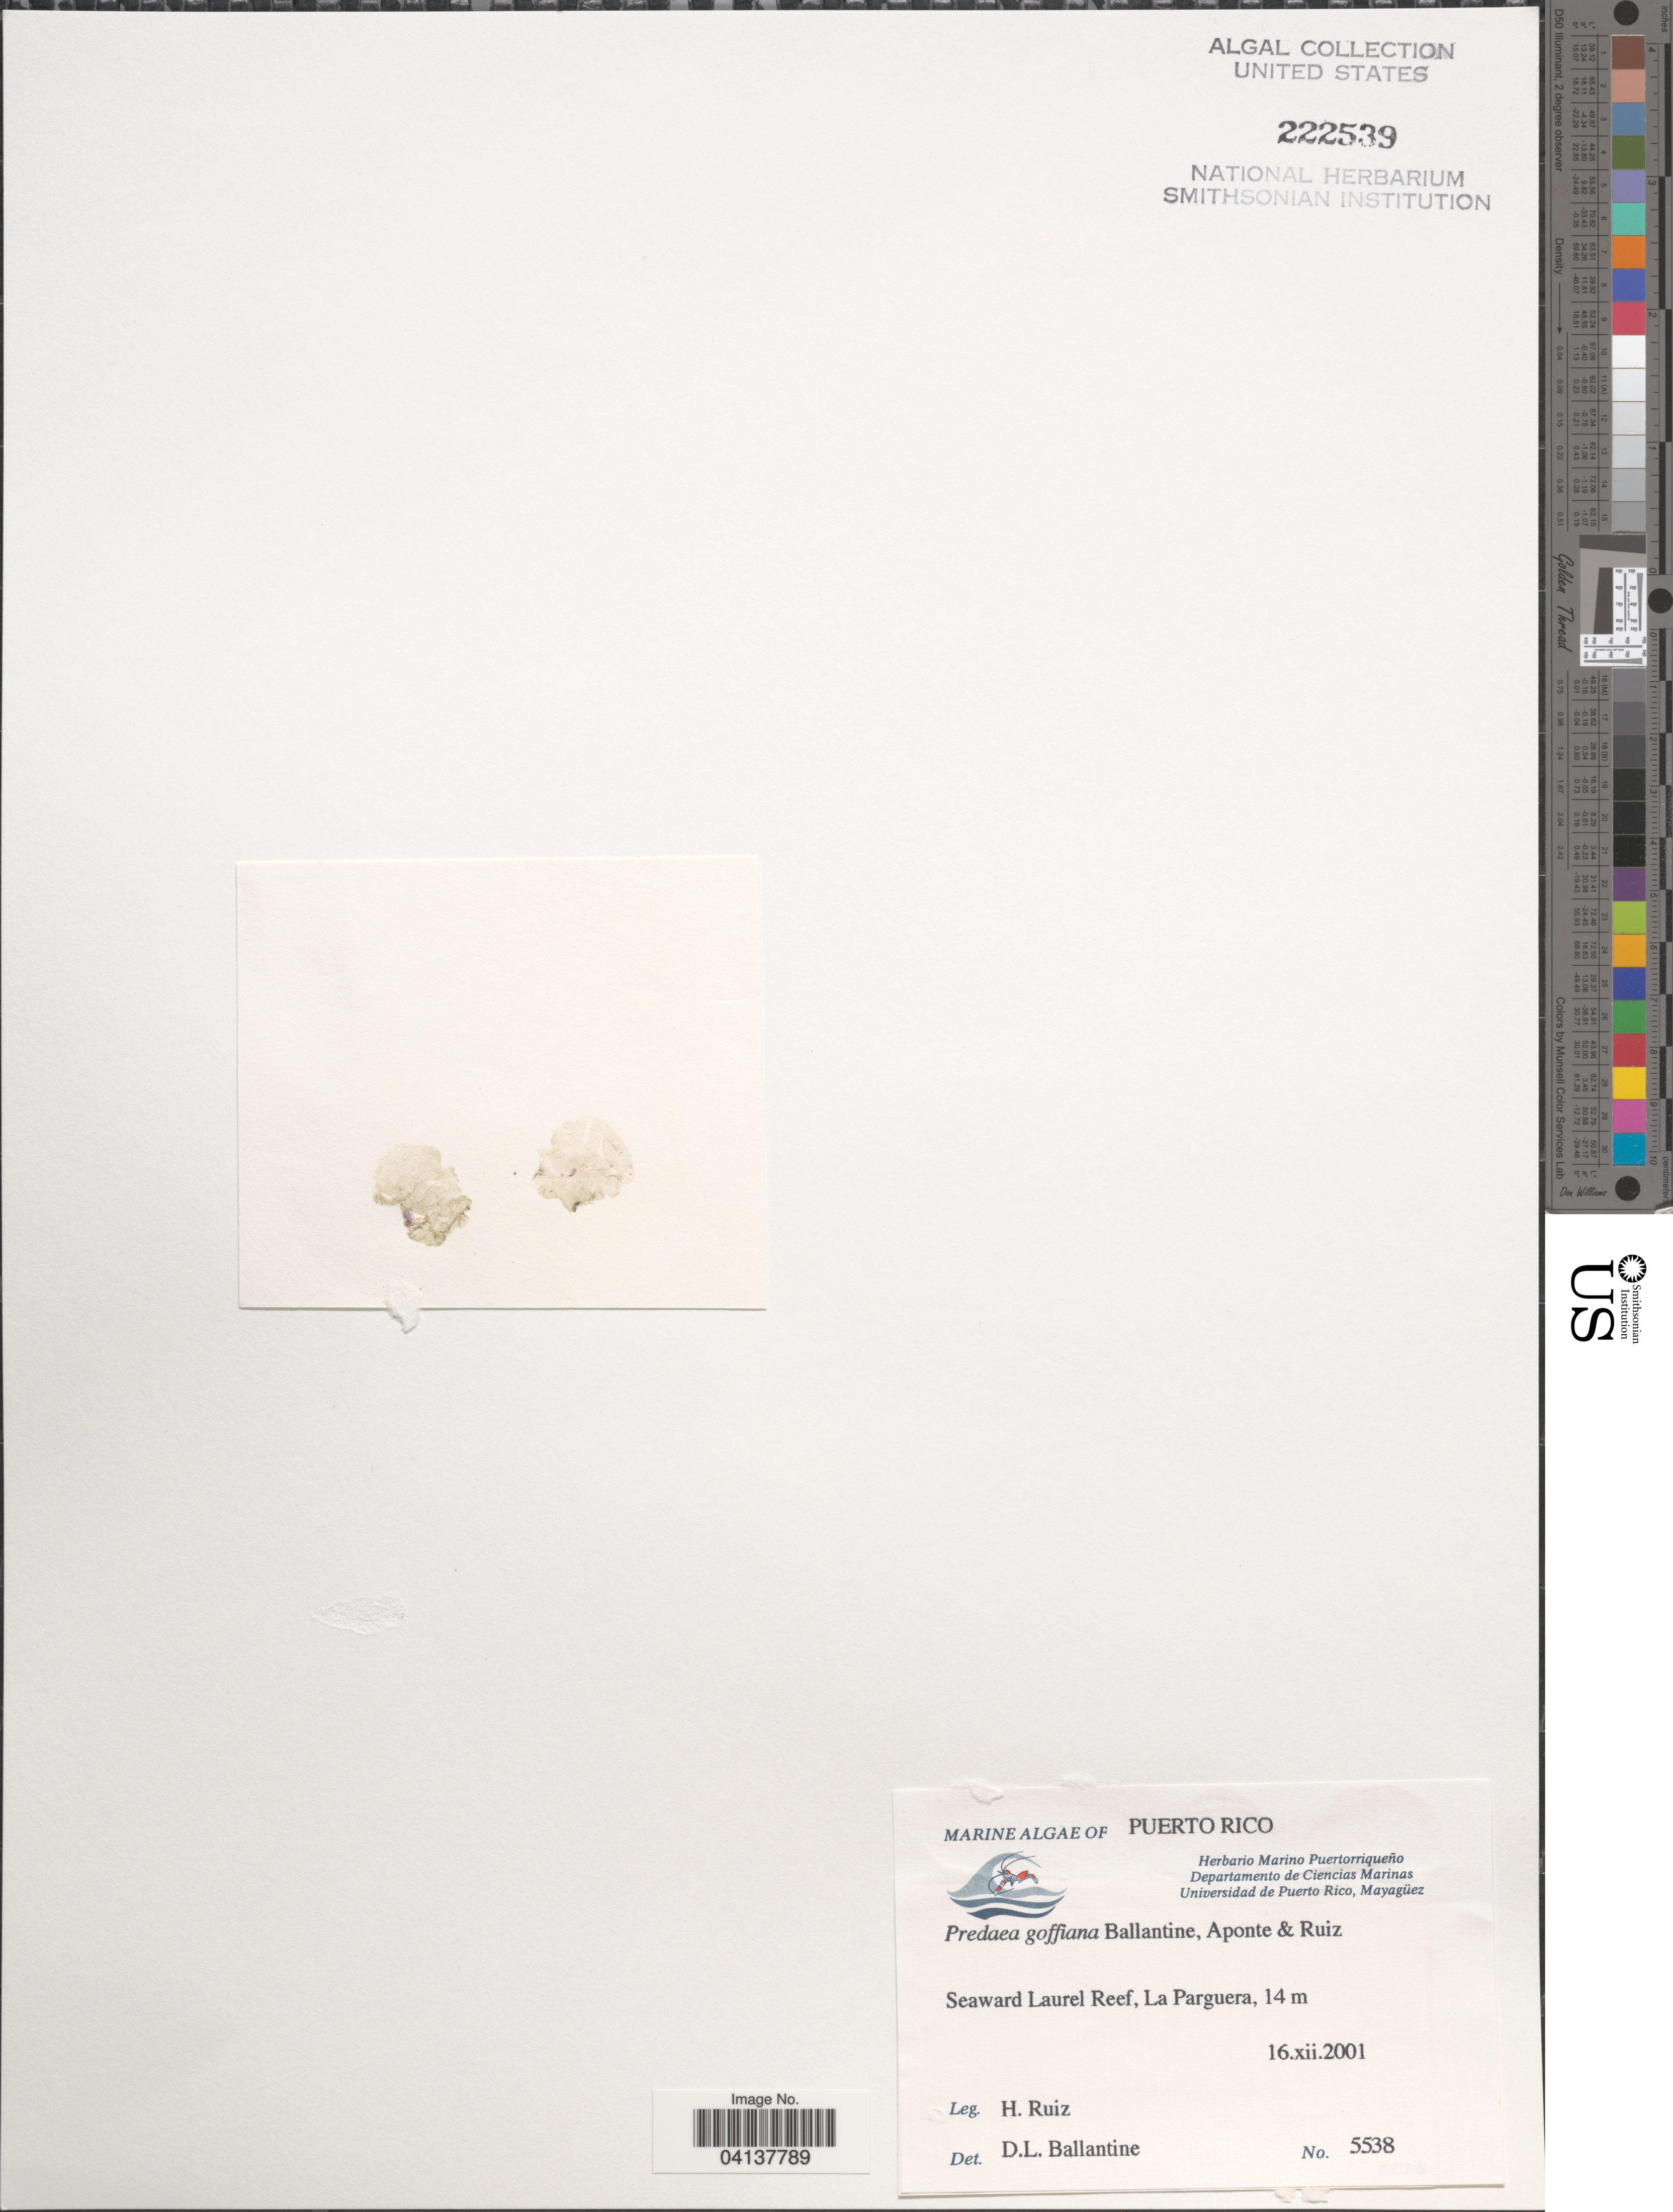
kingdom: Plantae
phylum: Rhodophyta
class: Florideophyceae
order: Nemastomatales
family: Nemastomataceae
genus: Predaea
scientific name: Predaea goffiana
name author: D.L. Ballant. et al.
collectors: H. Ruiz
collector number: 5538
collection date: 2001-12-16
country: Puerto Rico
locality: Seaward Laurel Reef, La Parguera.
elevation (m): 14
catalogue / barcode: US 222539